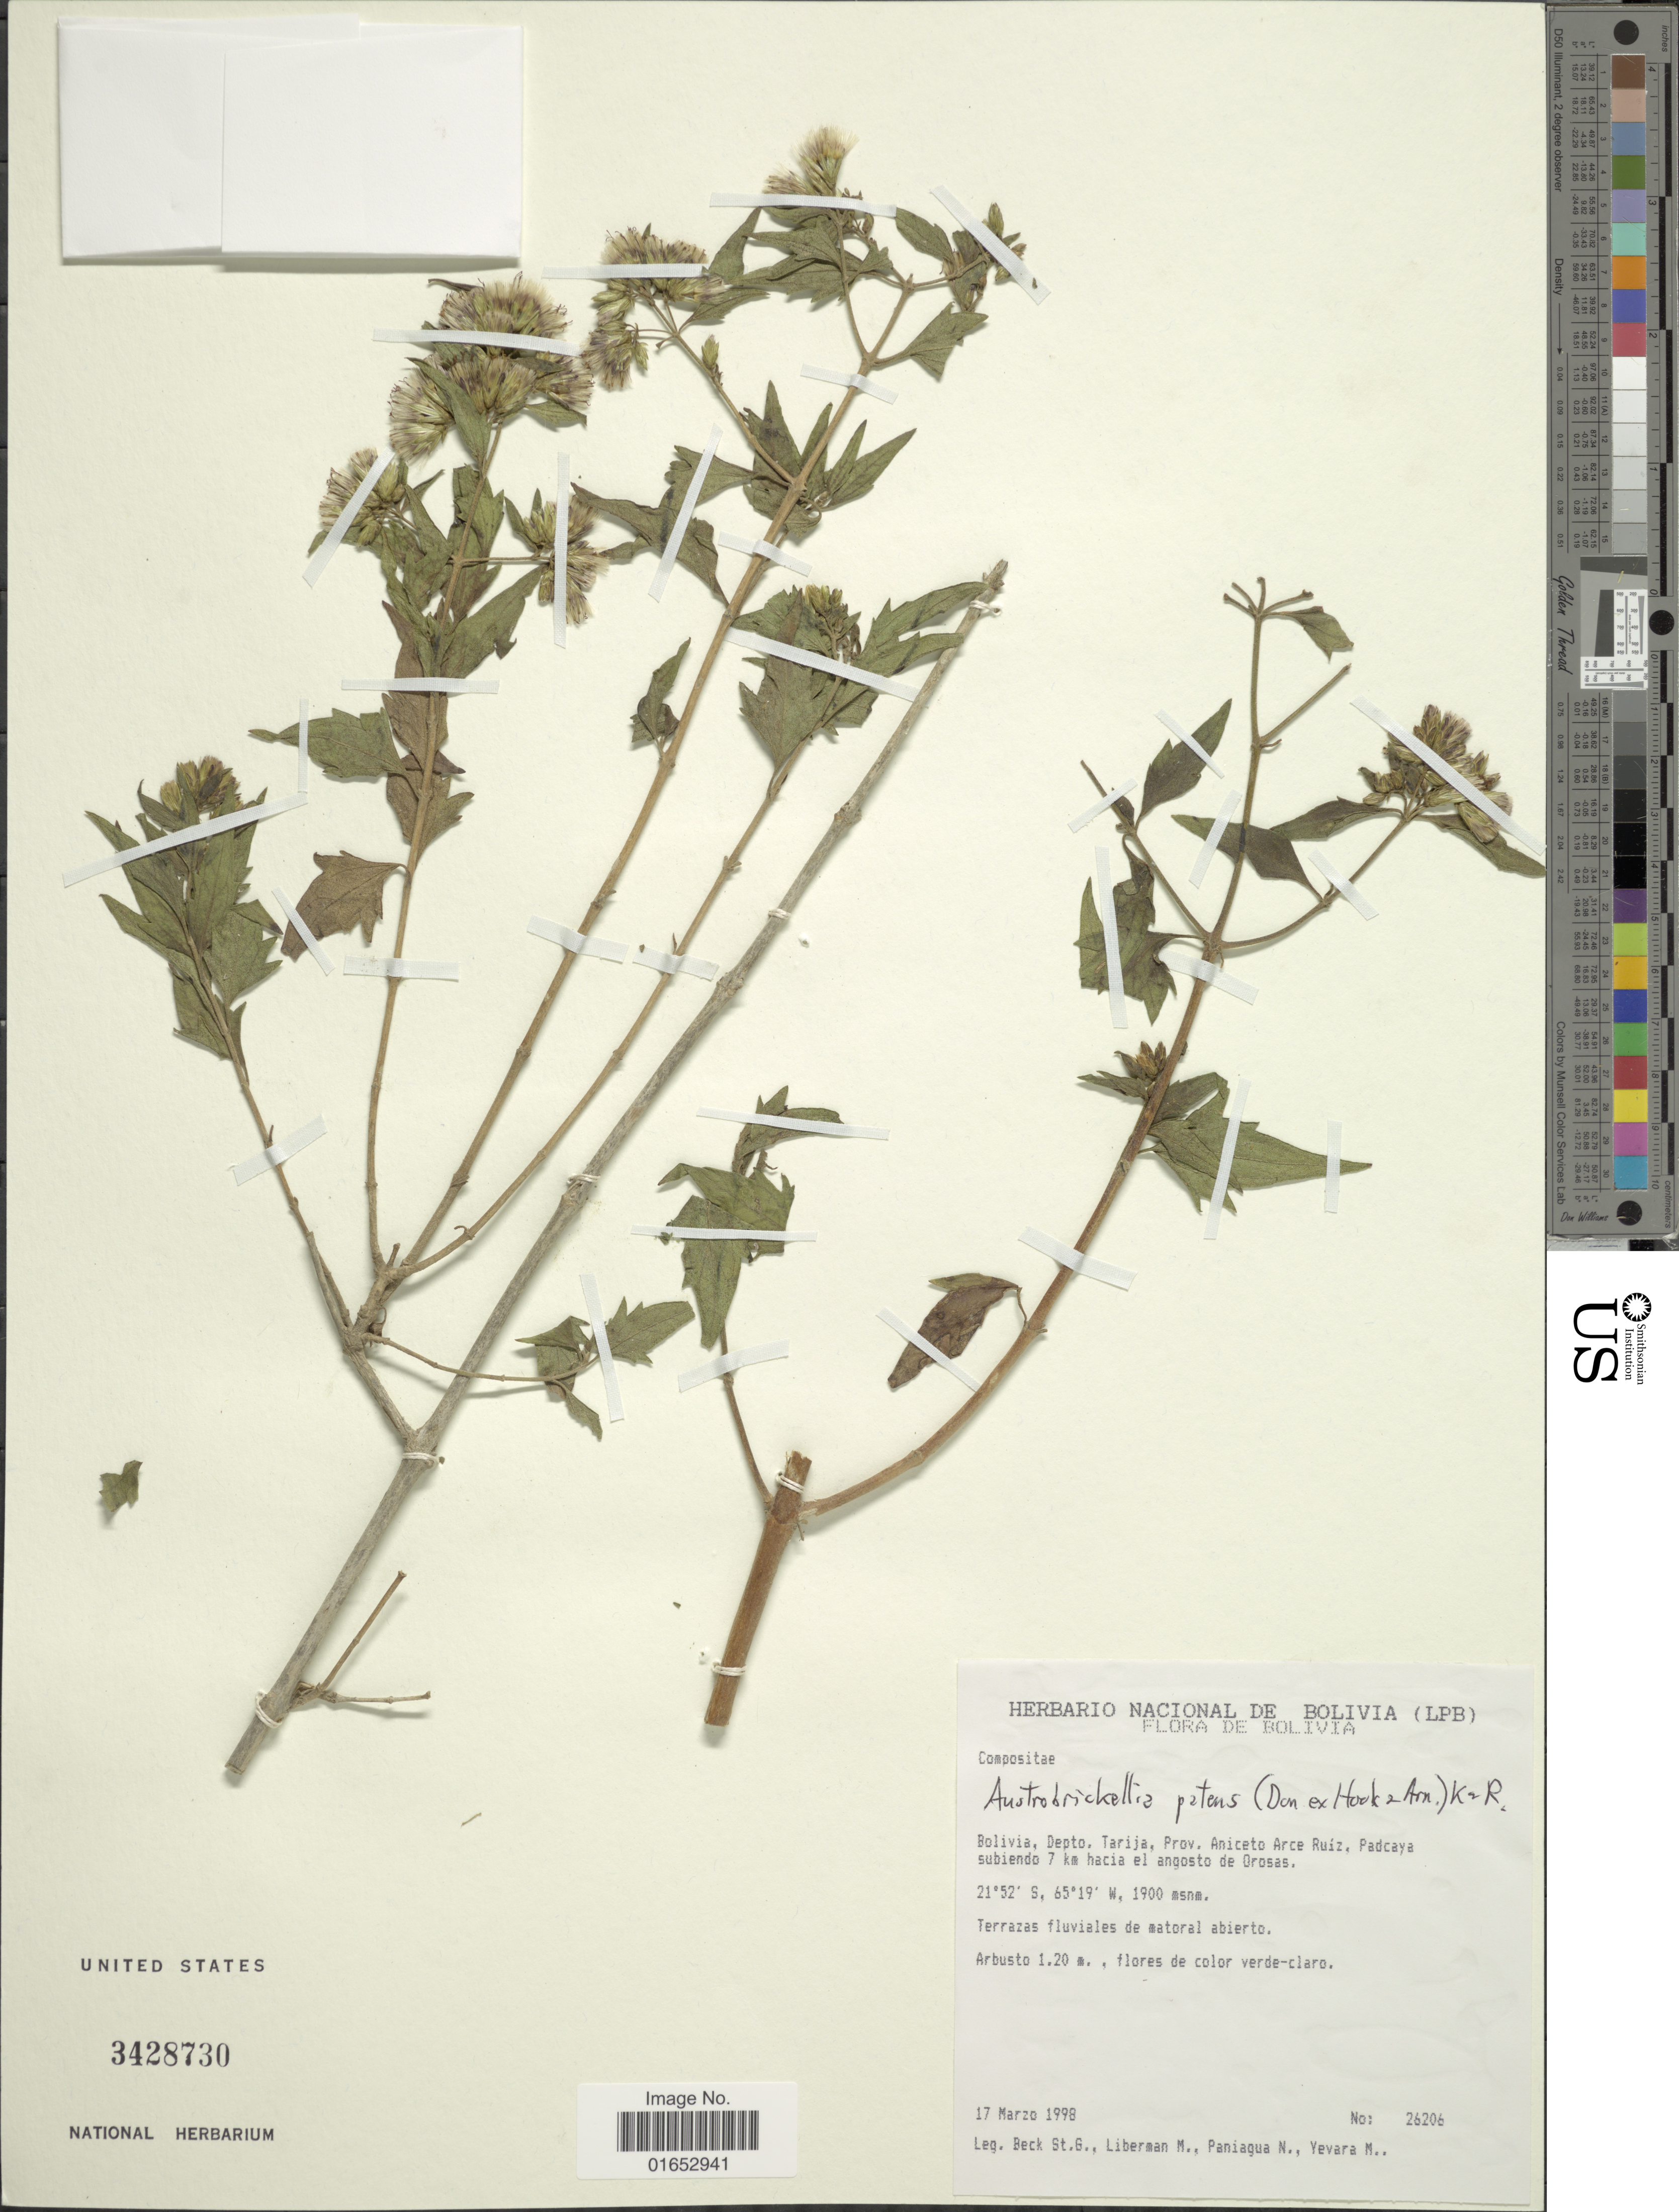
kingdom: Plantae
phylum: Tracheophyta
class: Magnoliopsida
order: Asterales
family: Asteraceae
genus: Austrobrickellia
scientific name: Austrobrickellia patens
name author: (D. Don ex Hook. & Arn.) R.M. King & H. Rob.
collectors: S. G. Beck, M. Liberman, N. Paniagua & M. Yevara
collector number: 26206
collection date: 1998-03-17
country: Bolivia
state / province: Tarija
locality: Prov. Aniceto Arce Ruiz, Padcaya subiendo 7 km hacia el de Orosas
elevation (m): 1900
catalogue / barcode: US 3428730